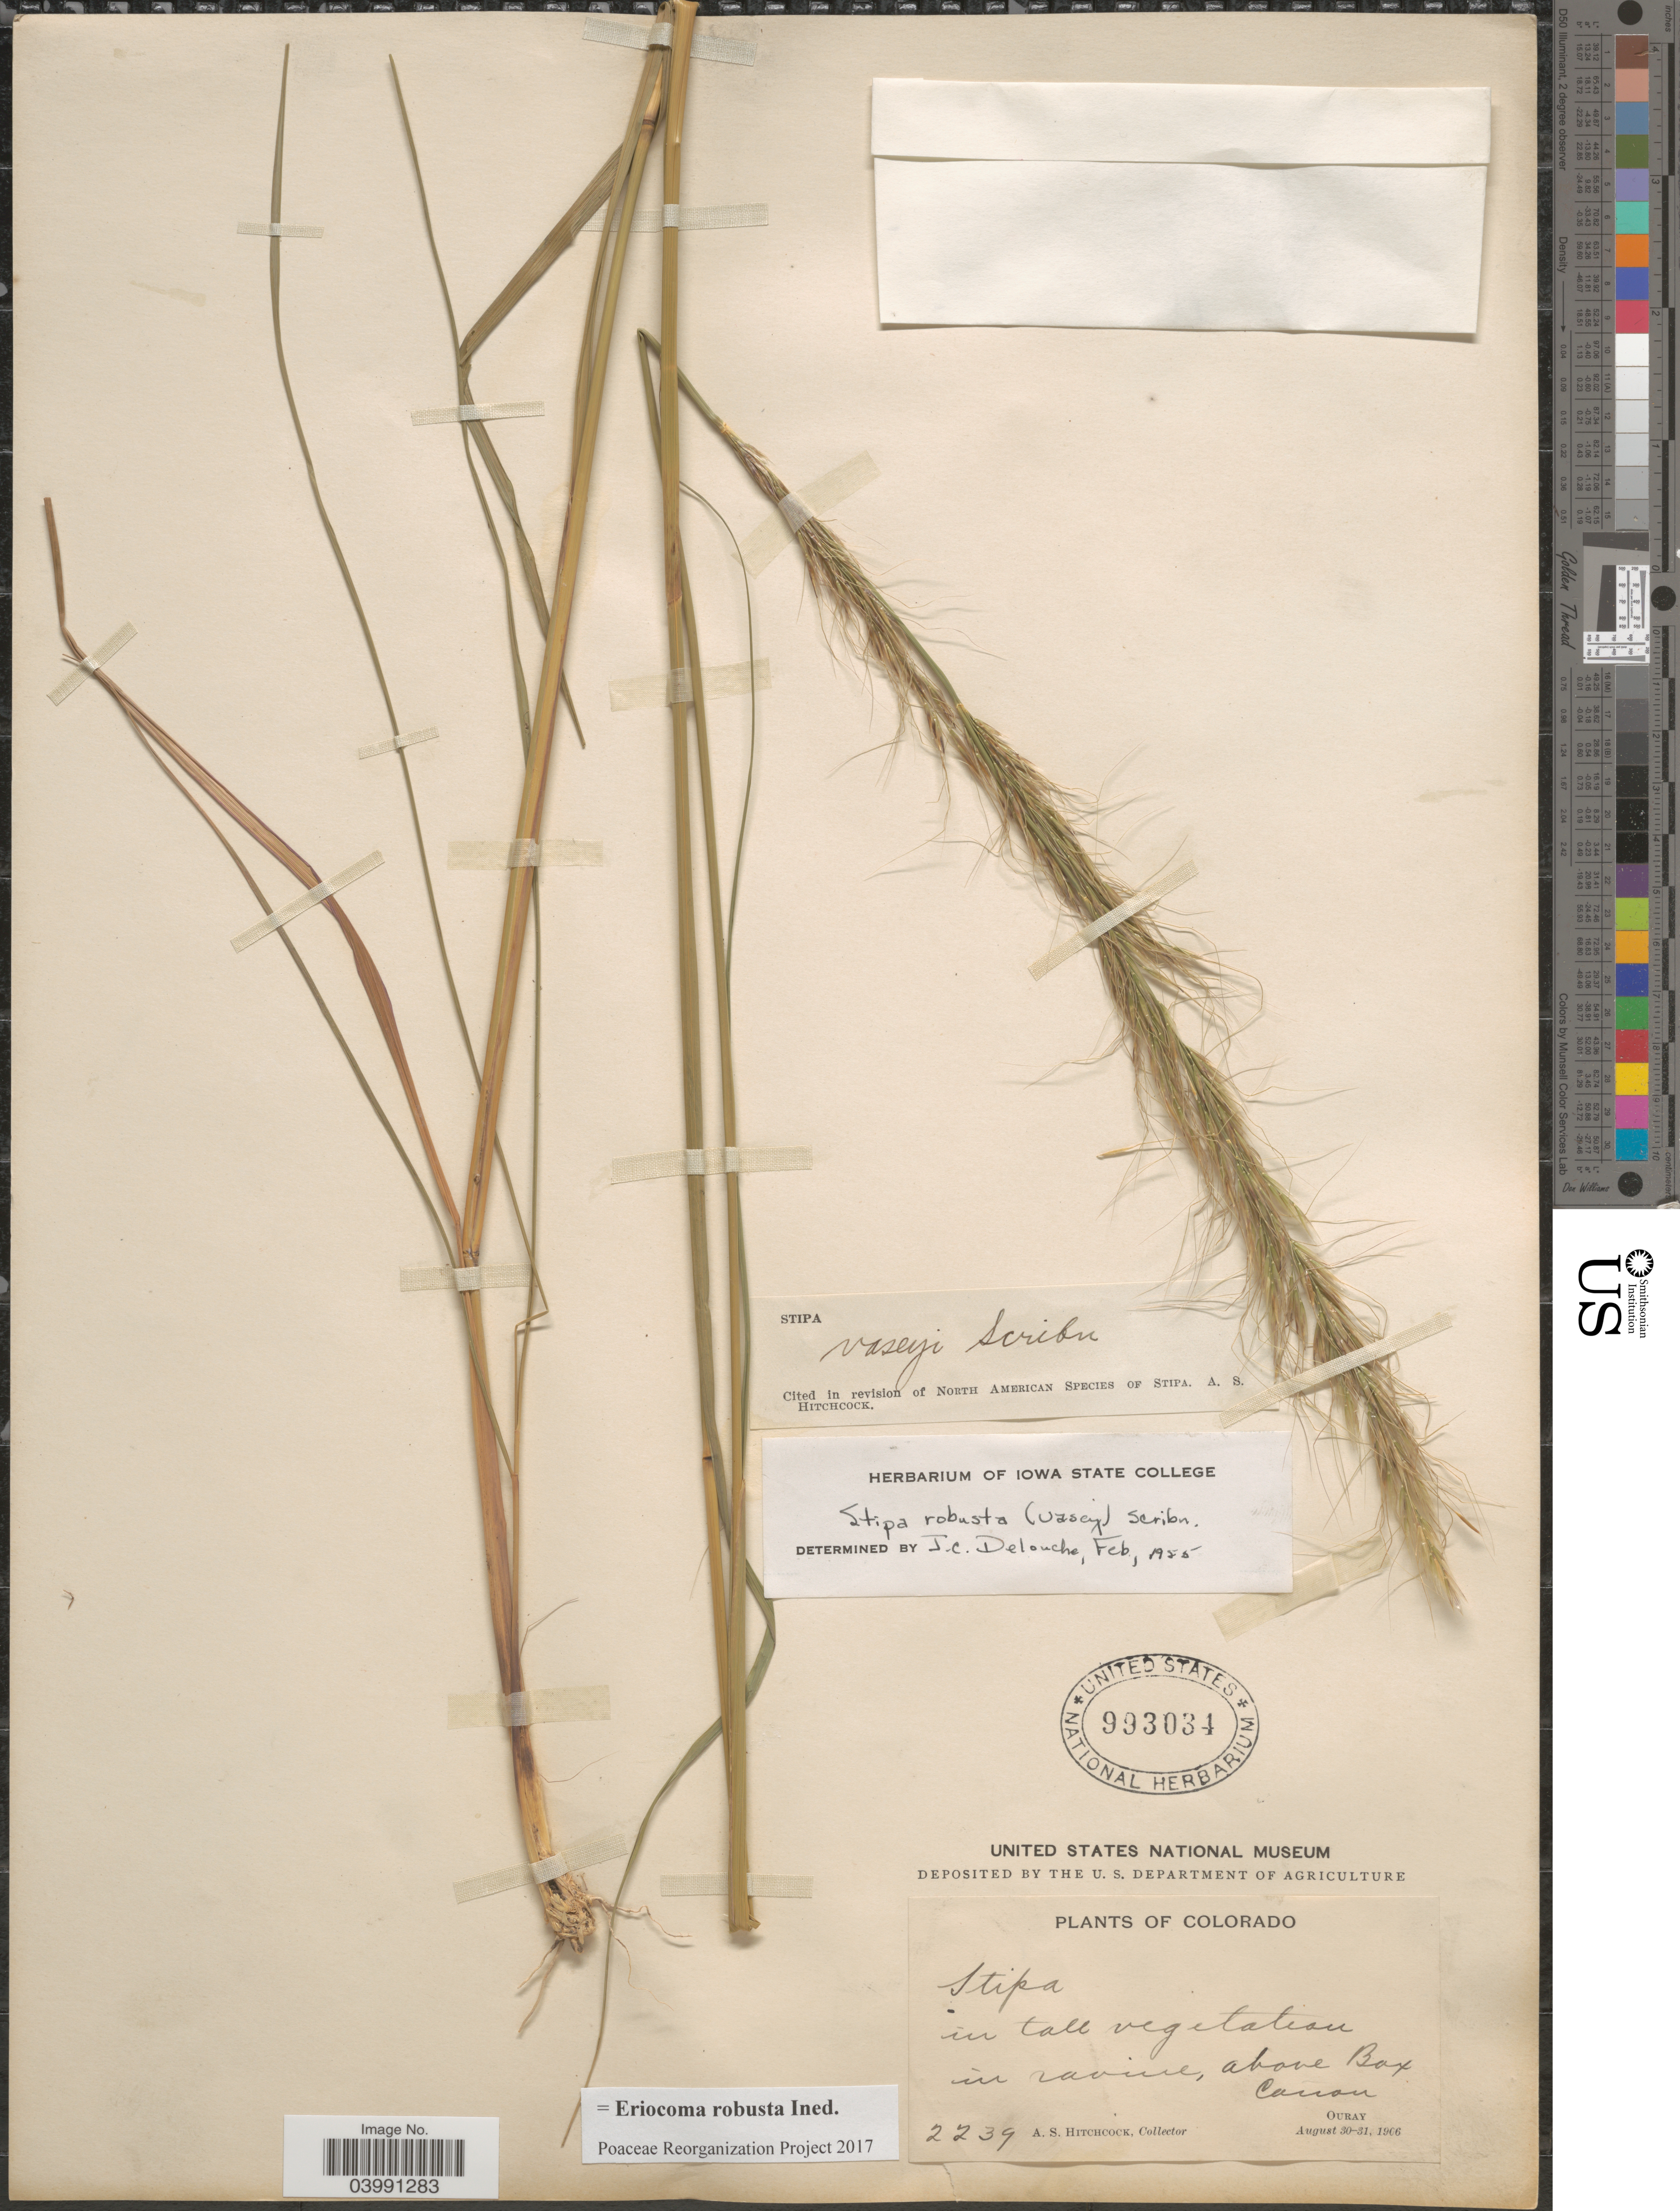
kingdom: Plantae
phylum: Tracheophyta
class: Liliopsida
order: Poales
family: Poaceae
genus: Eriocoma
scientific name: Eriocoma robusta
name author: (Vasey) Romasch.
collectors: A. S. Hitchcock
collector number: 2239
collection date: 1906-08-30/1906-08-31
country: United States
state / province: Colorado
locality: In ravine, above Box Canon. Ouray.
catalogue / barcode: US 993034